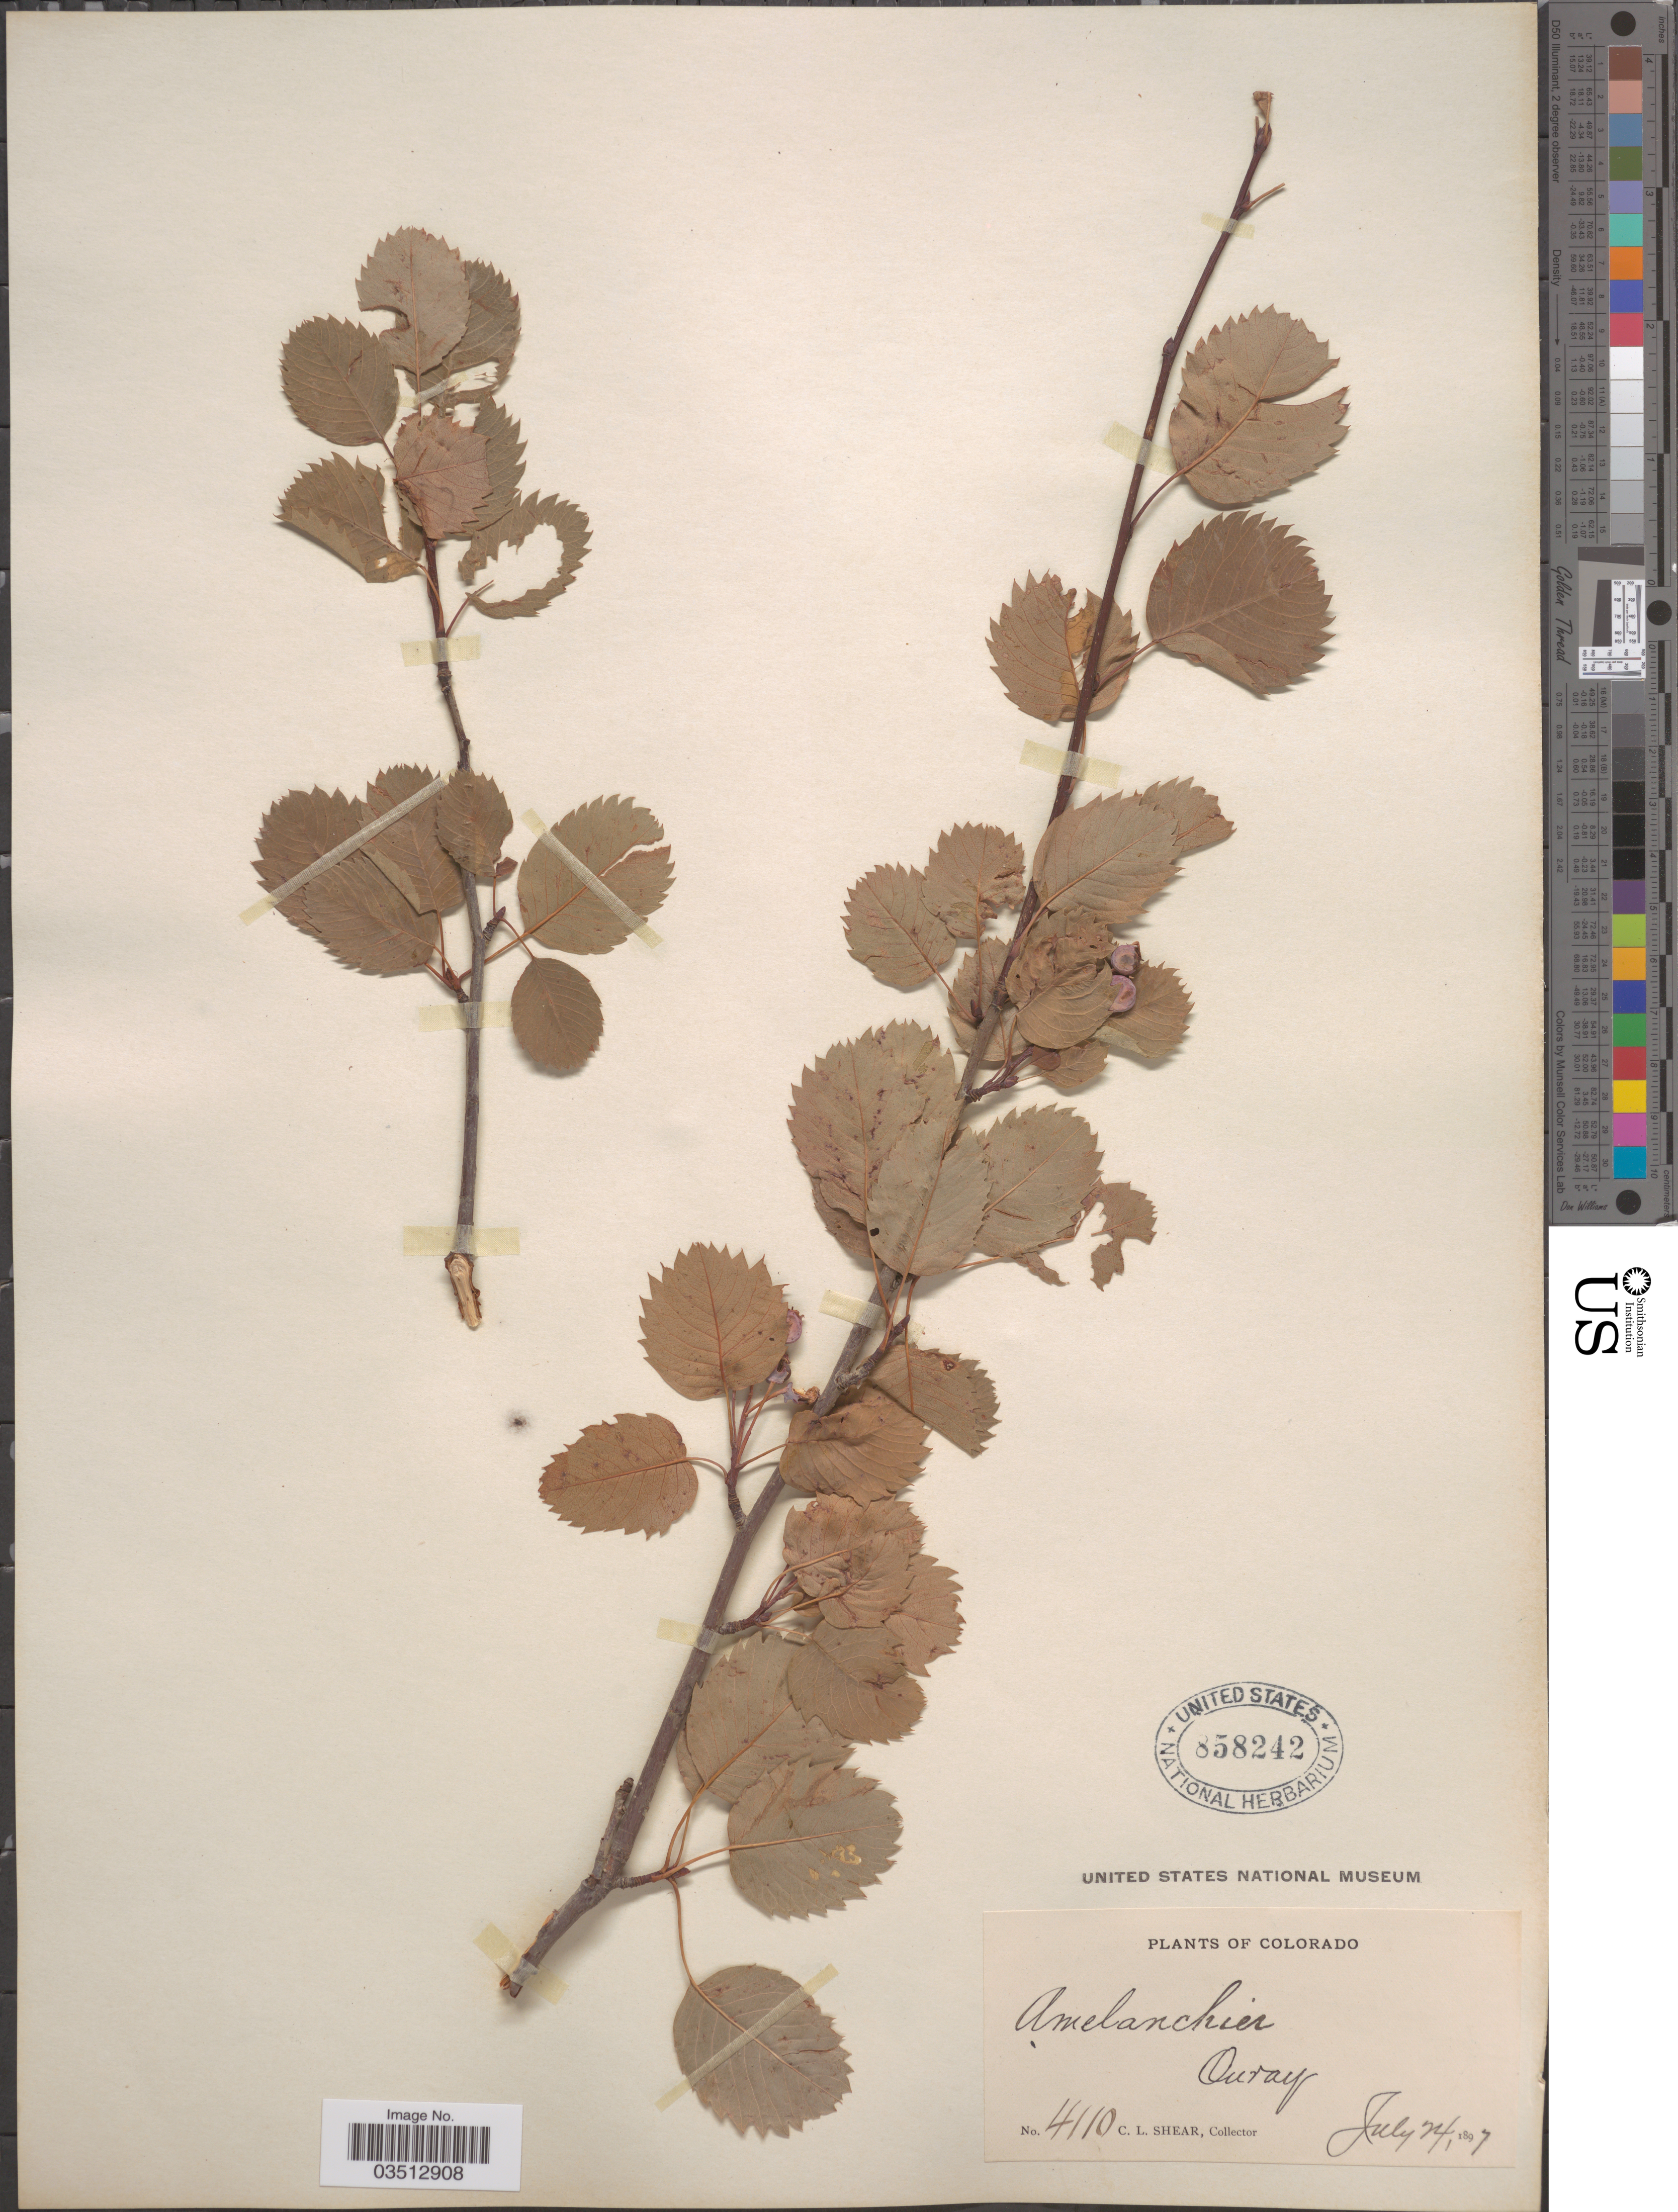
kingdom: Plantae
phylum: Tracheophyta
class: Magnoliopsida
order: Rosales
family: Rosaceae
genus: Amelanchier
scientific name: Amelanchier sp.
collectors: C. L. Shear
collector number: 4110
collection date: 1897-07-24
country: United States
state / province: Colorado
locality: Ouray.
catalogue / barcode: US 858242